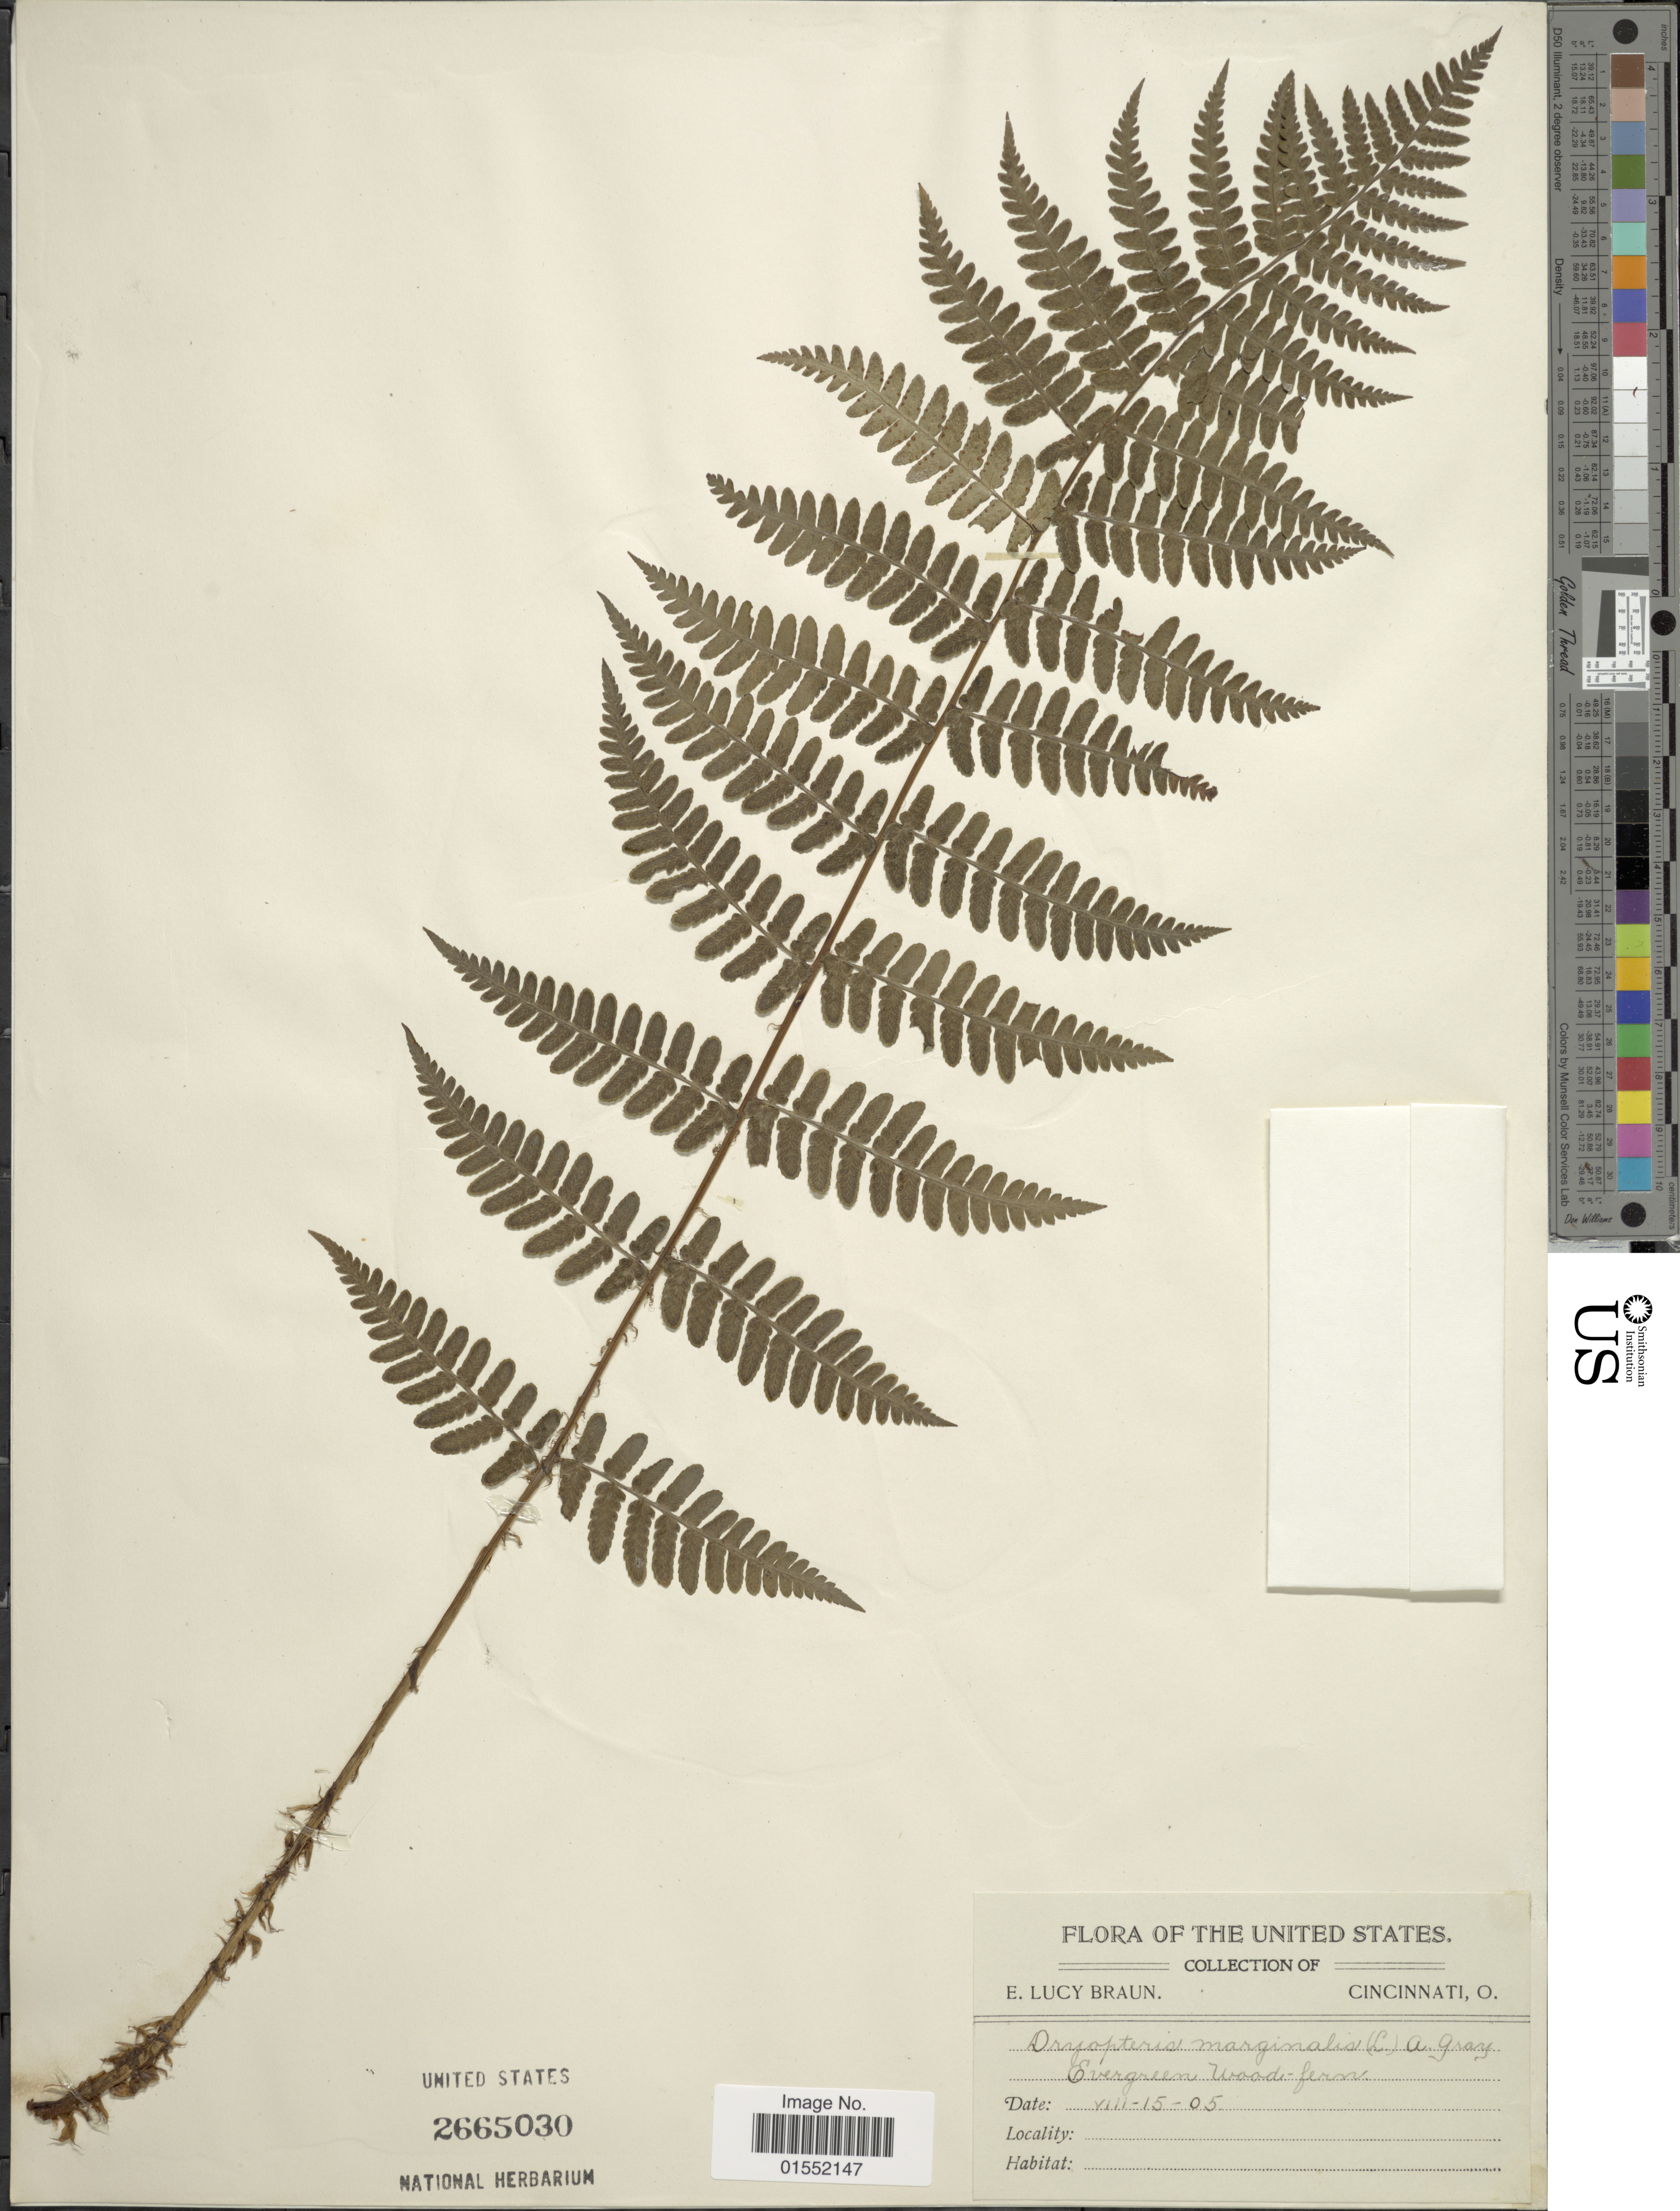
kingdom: Plantae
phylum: Tracheophyta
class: Polypodiopsida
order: Polypodiales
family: Dryopteridaceae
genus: Dryopteris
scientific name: Dryopteris marginalis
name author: (L.) A. Gray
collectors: E. L. Braun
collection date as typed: Transcribed d/m/y: 15/8/5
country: United States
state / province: Ohio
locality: Cincinnati, O. Evergreen wood-fern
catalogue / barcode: US 2665030